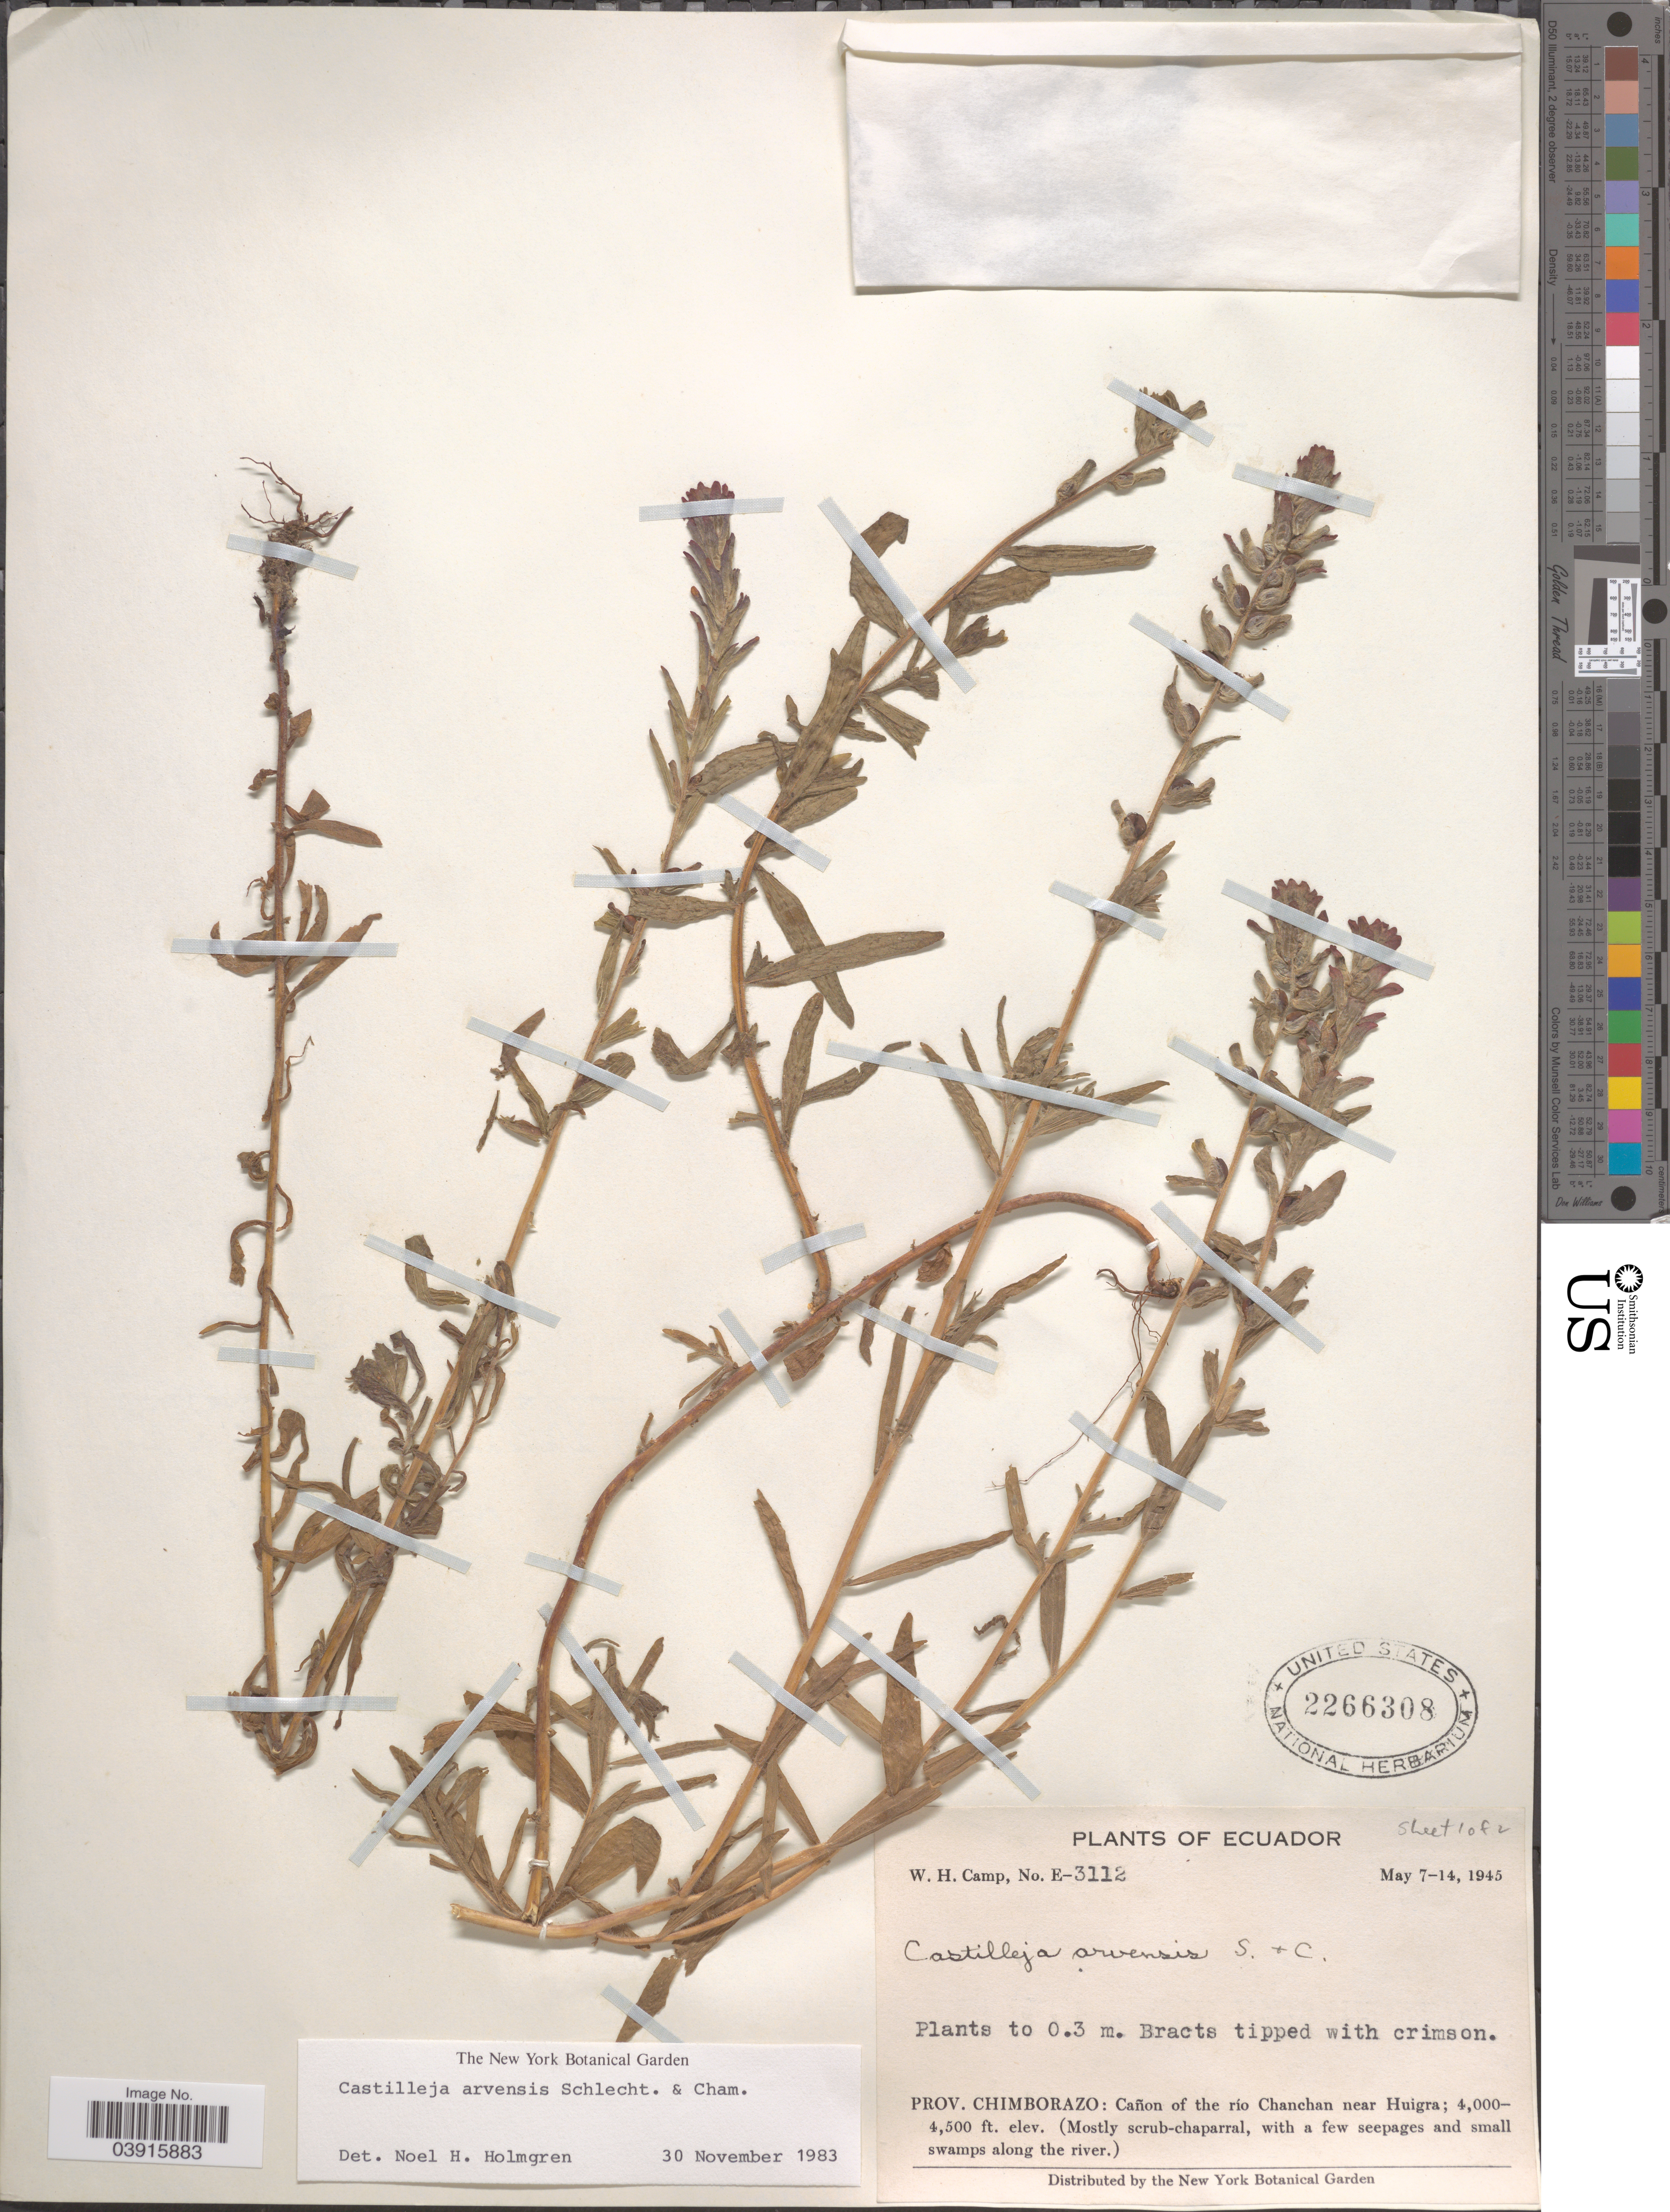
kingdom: Plantae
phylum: Tracheophyta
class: Magnoliopsida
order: Lamiales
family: Orobanchaceae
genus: Castilleja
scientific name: Castilleja arvensis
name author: Schltdl. & Cham.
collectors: W. H. Camp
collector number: E-3112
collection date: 1945-05-07/1945-05-14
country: Ecuador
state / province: Chimborazo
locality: Cañon of the río Chanchan near Huigra.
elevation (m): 1219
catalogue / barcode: US 2266308